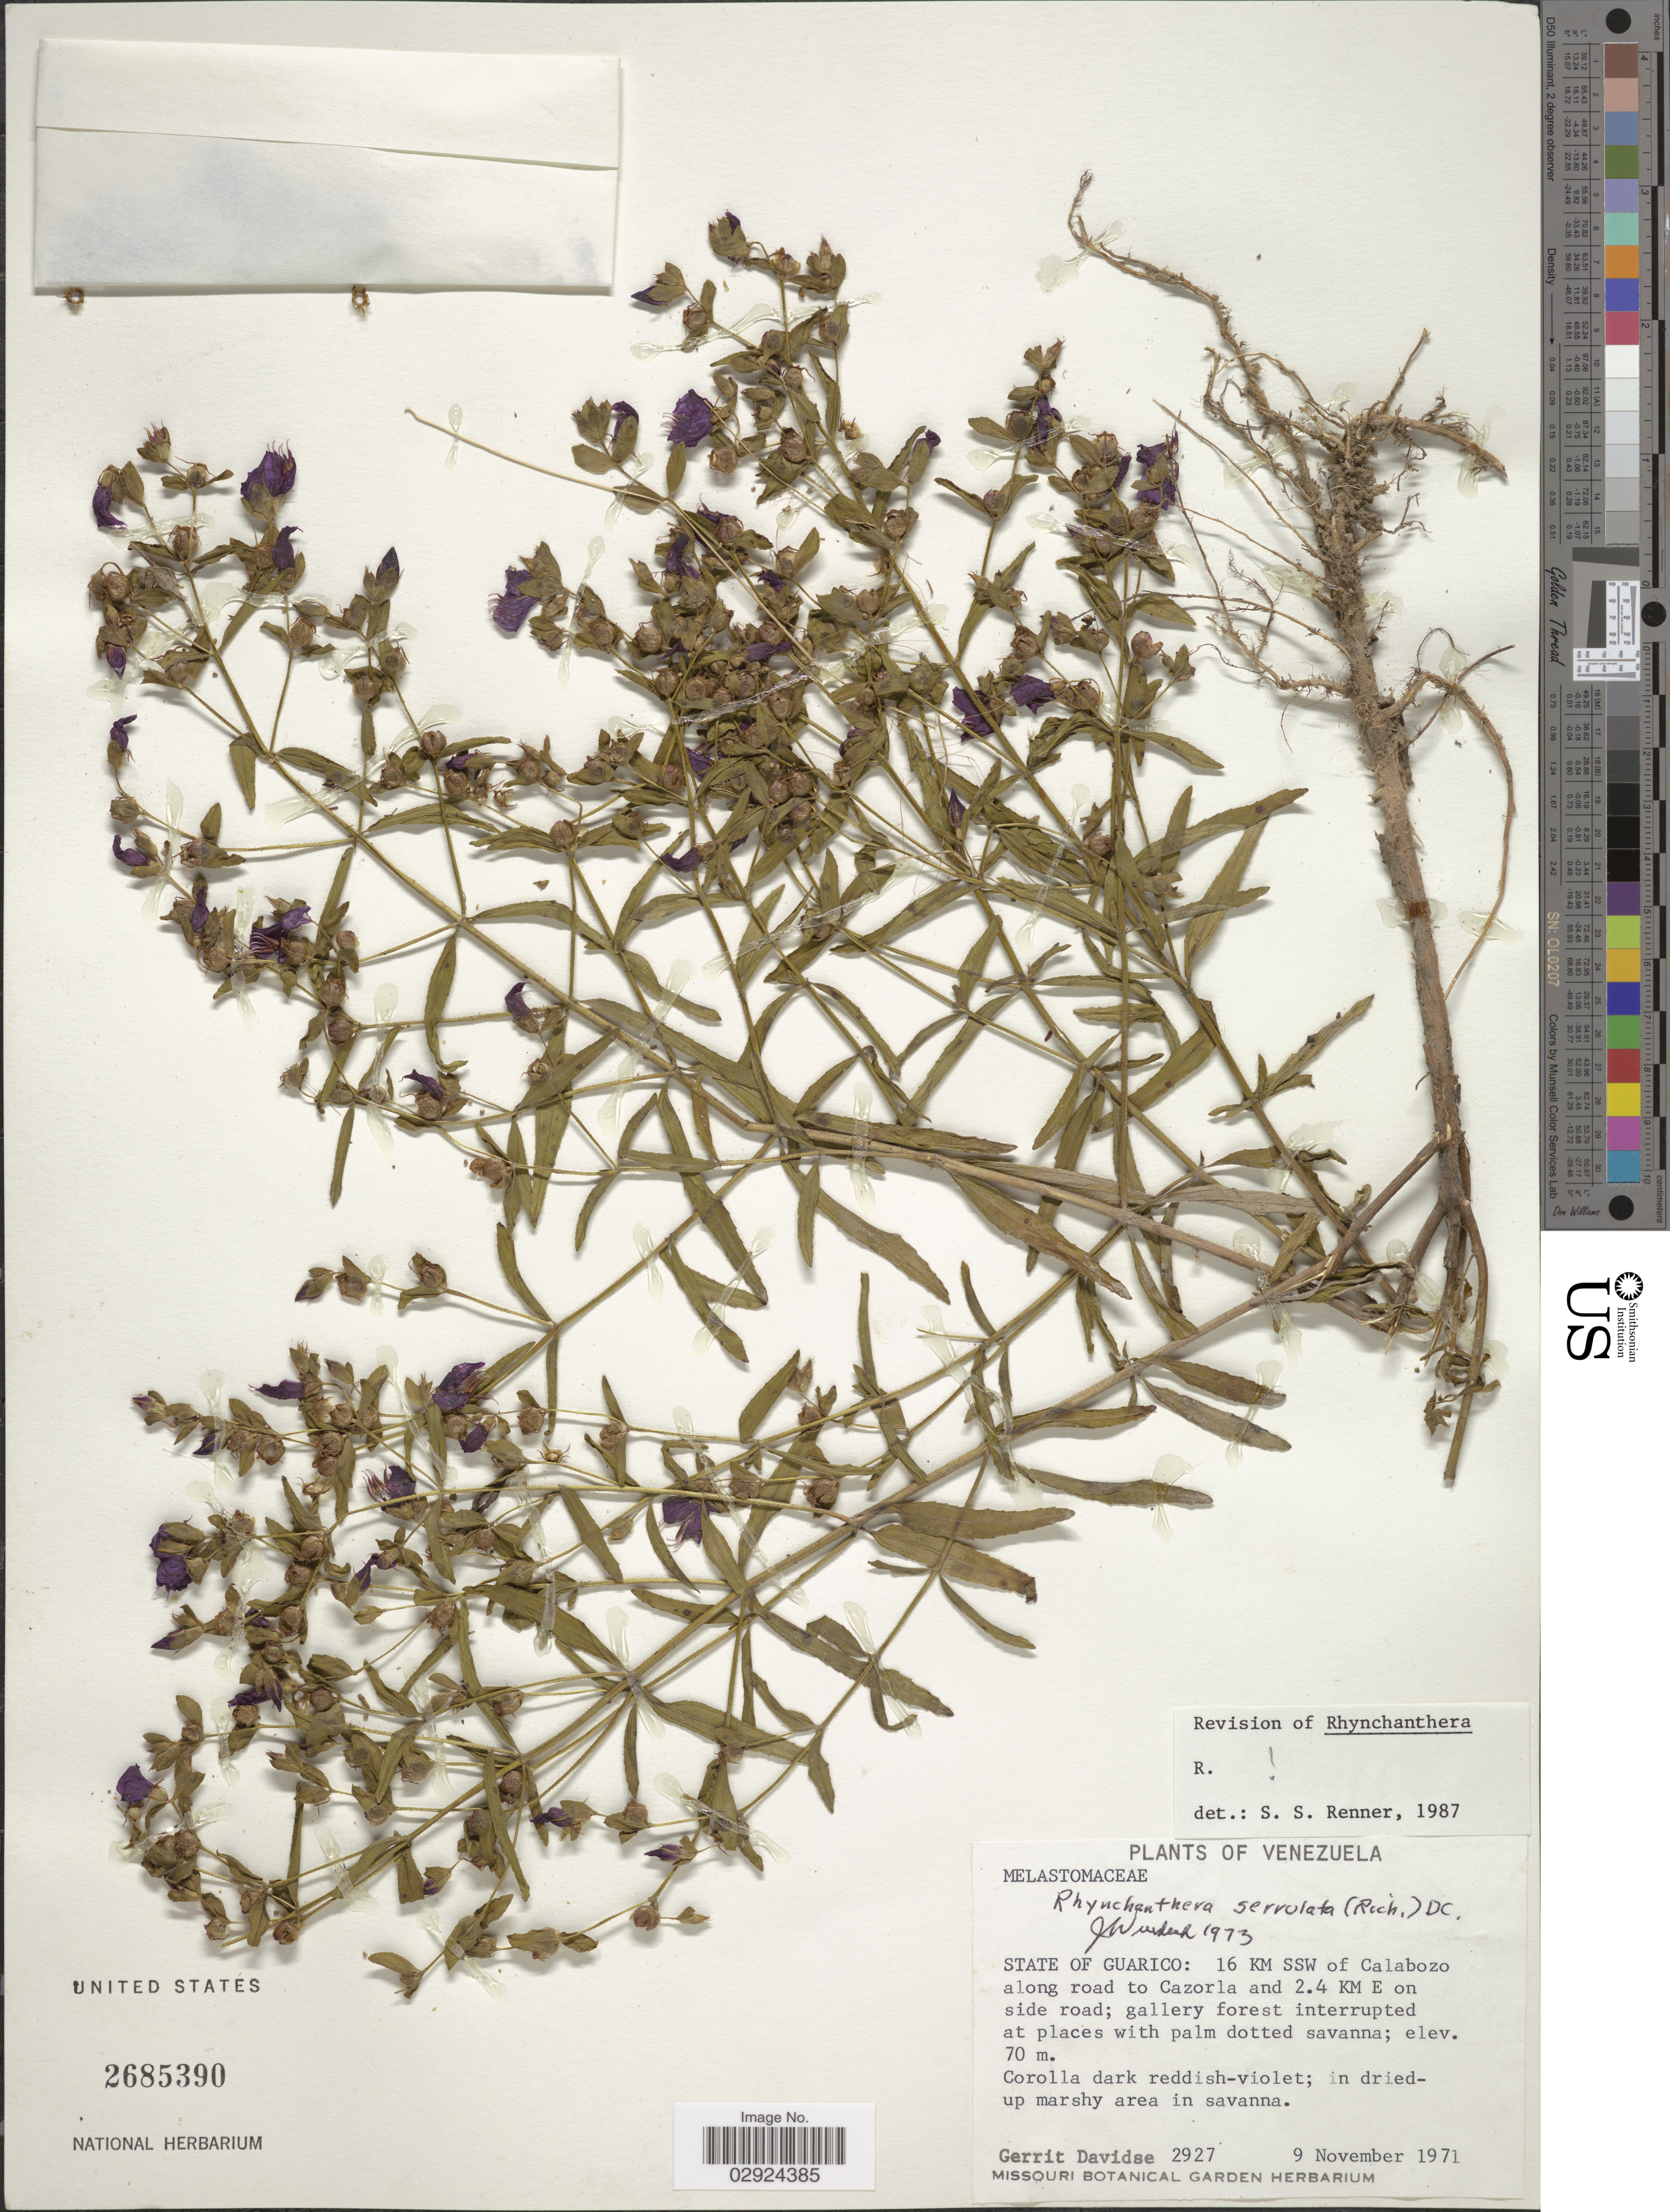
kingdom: Plantae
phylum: Tracheophyta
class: Magnoliopsida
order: Myrtales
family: Melastomataceae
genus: Rhynchanthera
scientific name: Rhynchanthera serrulata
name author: (Rich.) DC.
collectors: G. Davidse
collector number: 2927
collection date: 1971-11-09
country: Venezuela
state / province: Guárico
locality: State of Guarico: 16 Km SSW of Calabozo along road to Cazorla and 2.4 Km E on side road.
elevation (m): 70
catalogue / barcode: US 2685390